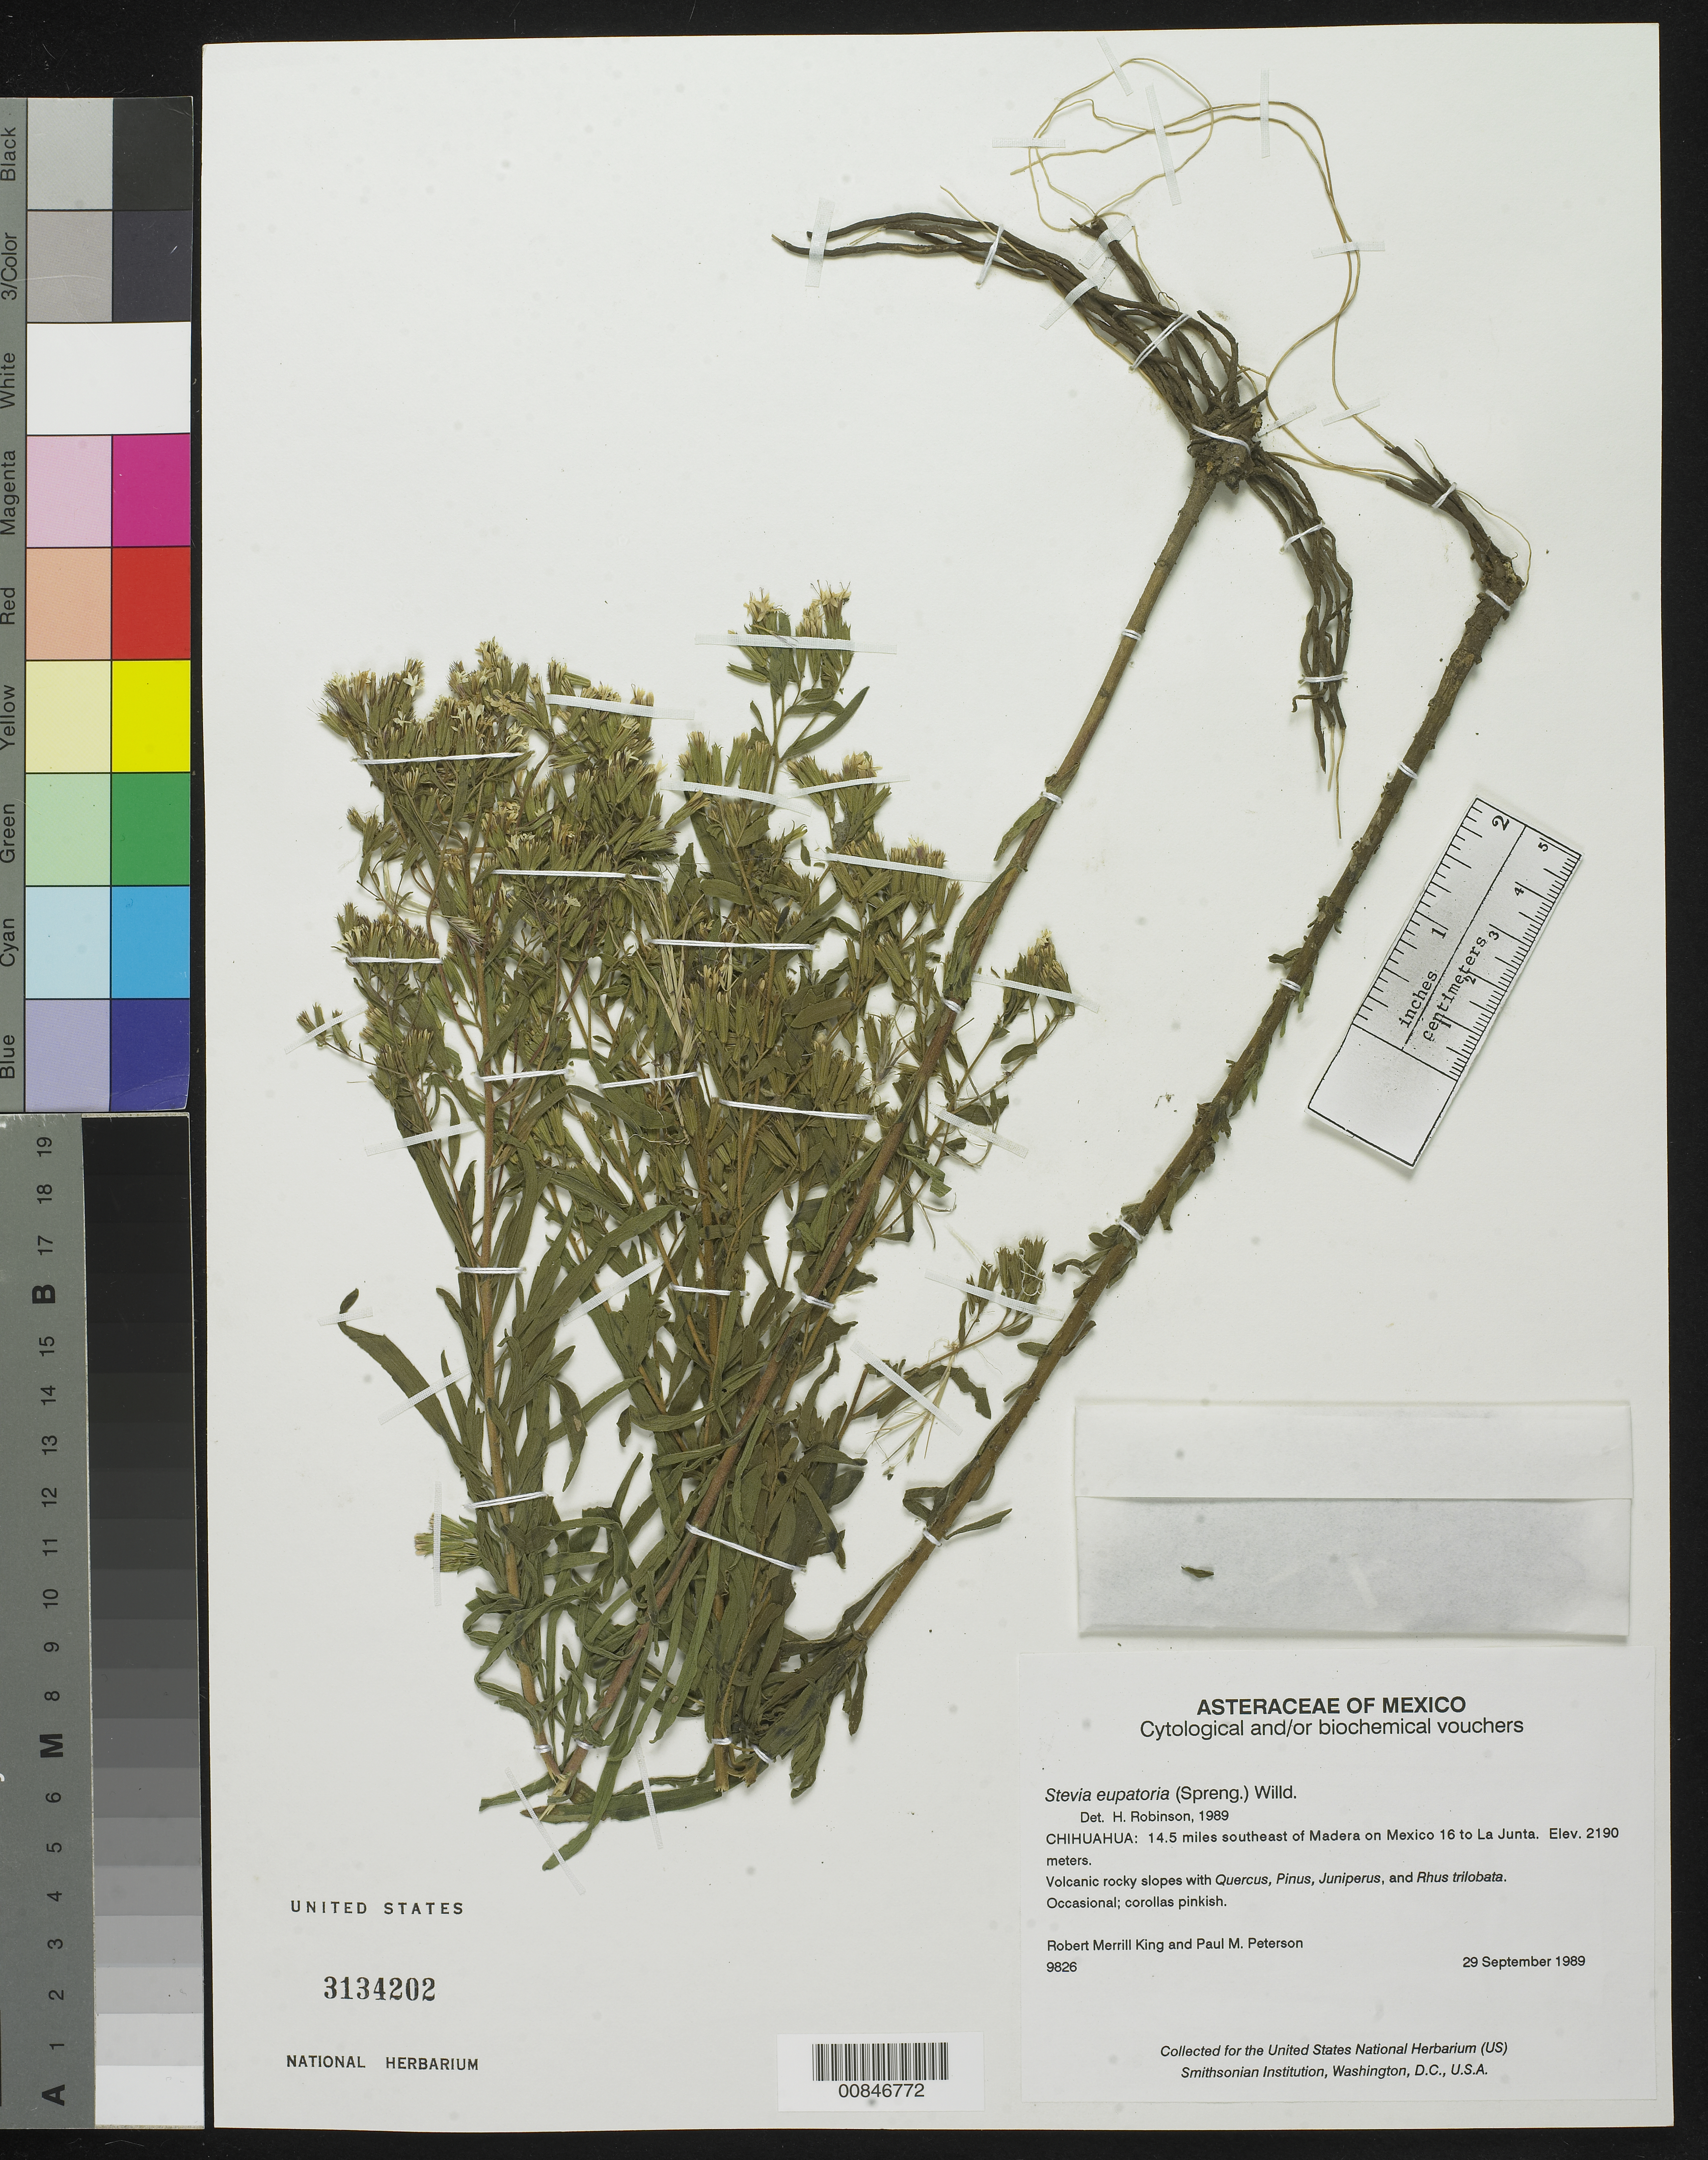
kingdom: Plantae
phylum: Tracheophyta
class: Magnoliopsida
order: Asterales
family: Asteraceae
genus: Stevia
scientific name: Stevia eupatoria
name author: (Spreng.) Willd.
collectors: R. M. King & P. M. Peterson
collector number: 9826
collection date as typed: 29 Sep 1989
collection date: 1989-09-29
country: Mexico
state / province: Chihuahua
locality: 14.5 miles southeast of Madera on Mexico 16 to La Junta.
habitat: Volcanic rocky slopes with Quercus, Pinus, Juniperus, and Rhus trilobata.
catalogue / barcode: US 3134202